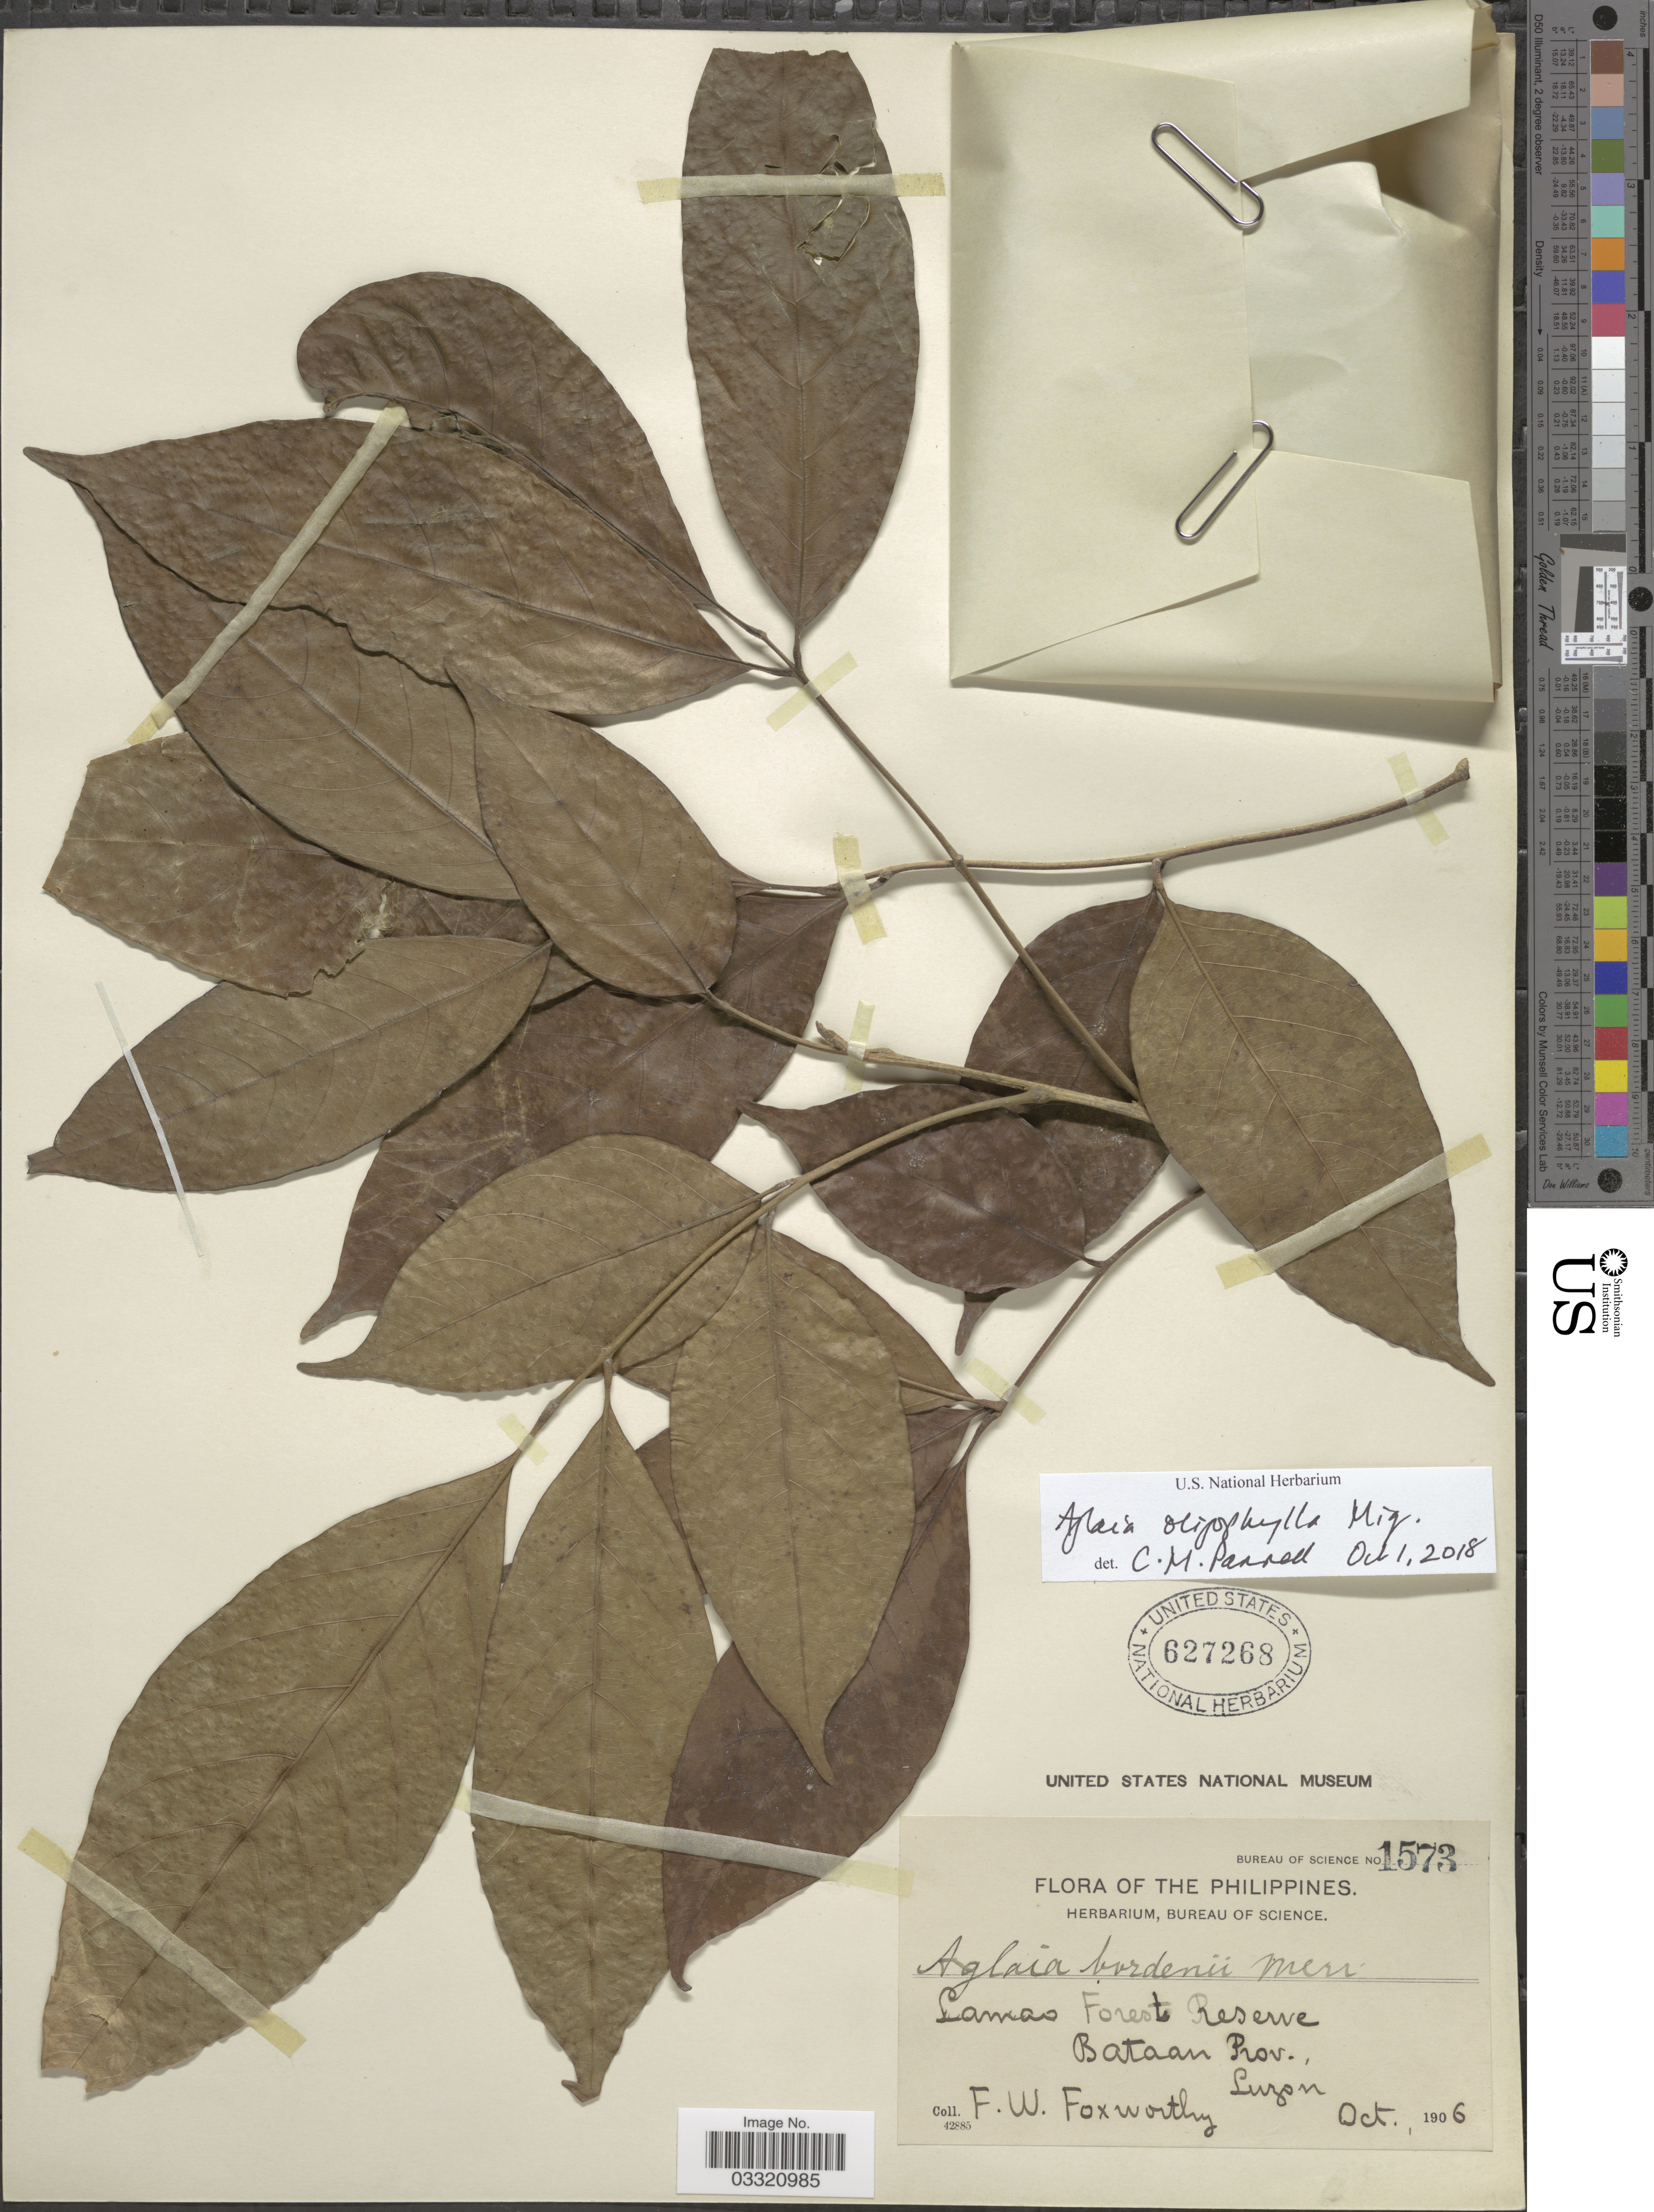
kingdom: Plantae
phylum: Tracheophyta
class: Magnoliopsida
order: Sapindales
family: Meliaceae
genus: Aglaia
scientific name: Aglaia oligophylla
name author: Miq.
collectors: F. W. Foxworthy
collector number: Bureau of Science 1573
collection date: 1906-10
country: Philippines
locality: Lamao Forest Reserve. Bataan Prov., Luzon.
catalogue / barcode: US 627268